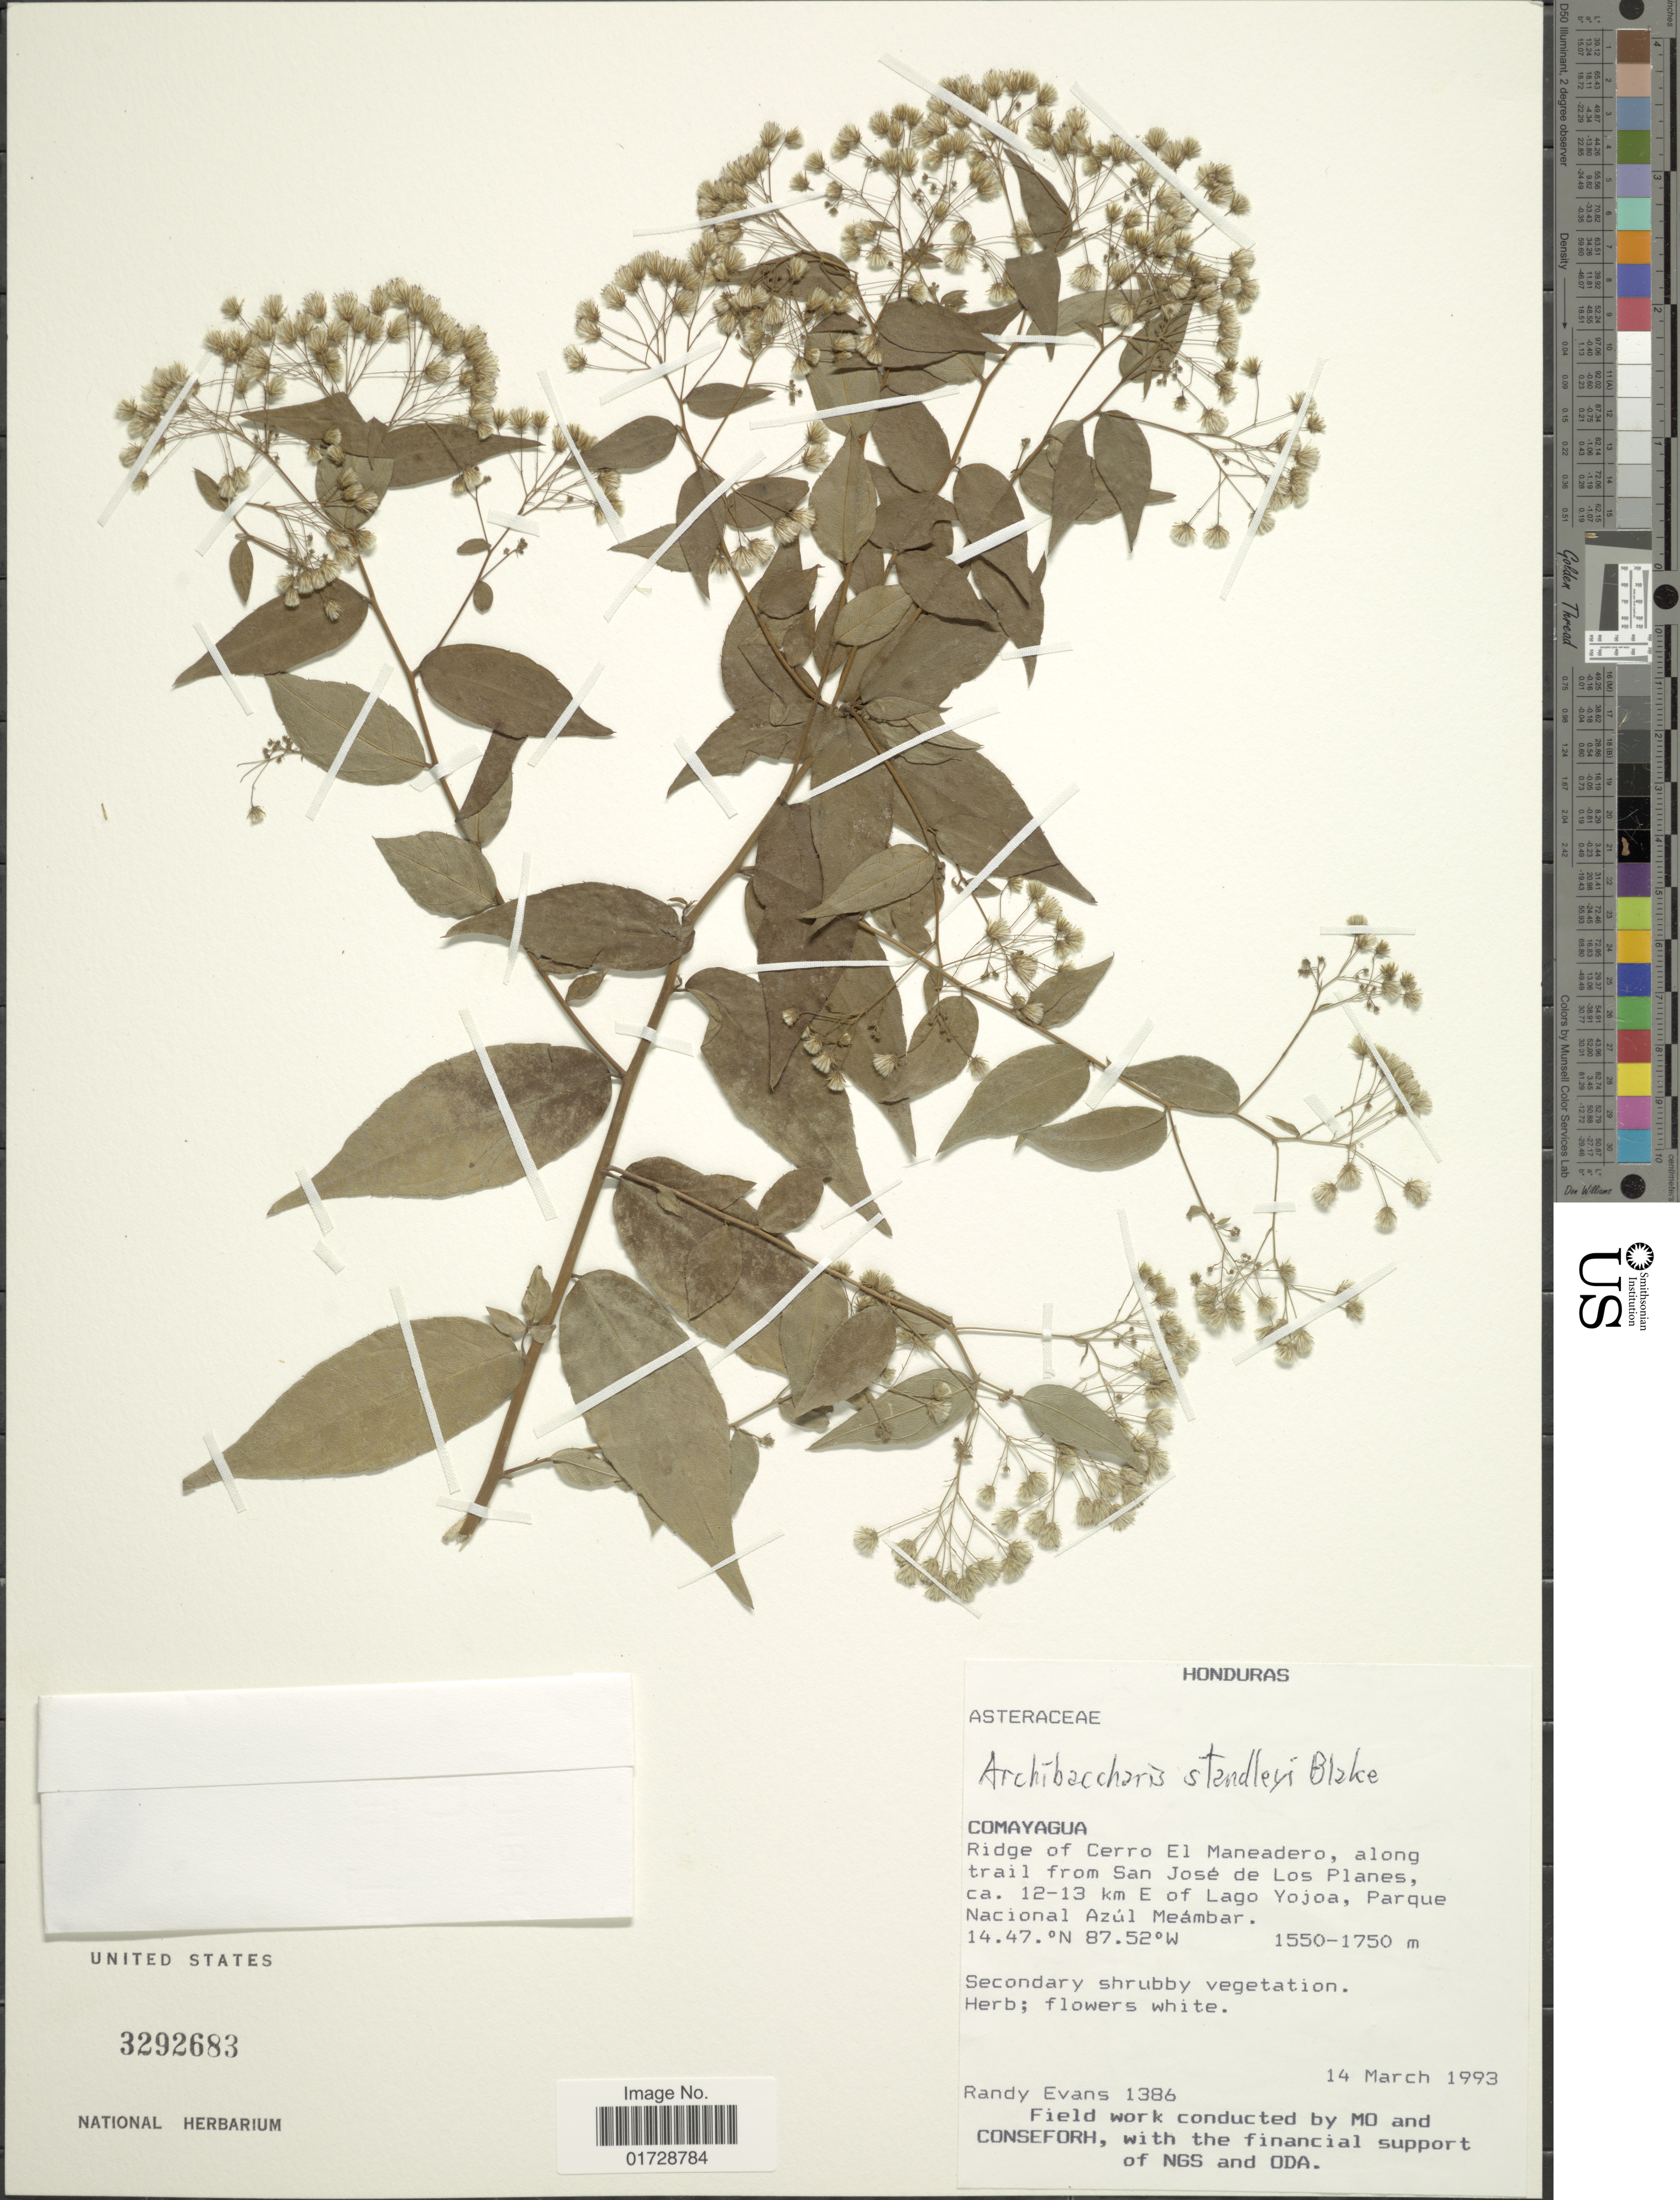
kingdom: Plantae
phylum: Tracheophyta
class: Magnoliopsida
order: Asterales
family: Asteraceae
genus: Archibaccharis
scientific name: Archibaccharis standleyi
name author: S.F. Blake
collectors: R. Evans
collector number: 1386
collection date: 1993-03-14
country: Honduras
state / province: Comayagua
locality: Ridge of Cerro El Maneadero, along trail from San Jose de Los Planes, ca 12-13 km E of Lago Yojoa, Parque Nacional Azul Meambar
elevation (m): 1550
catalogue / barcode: US 3292683